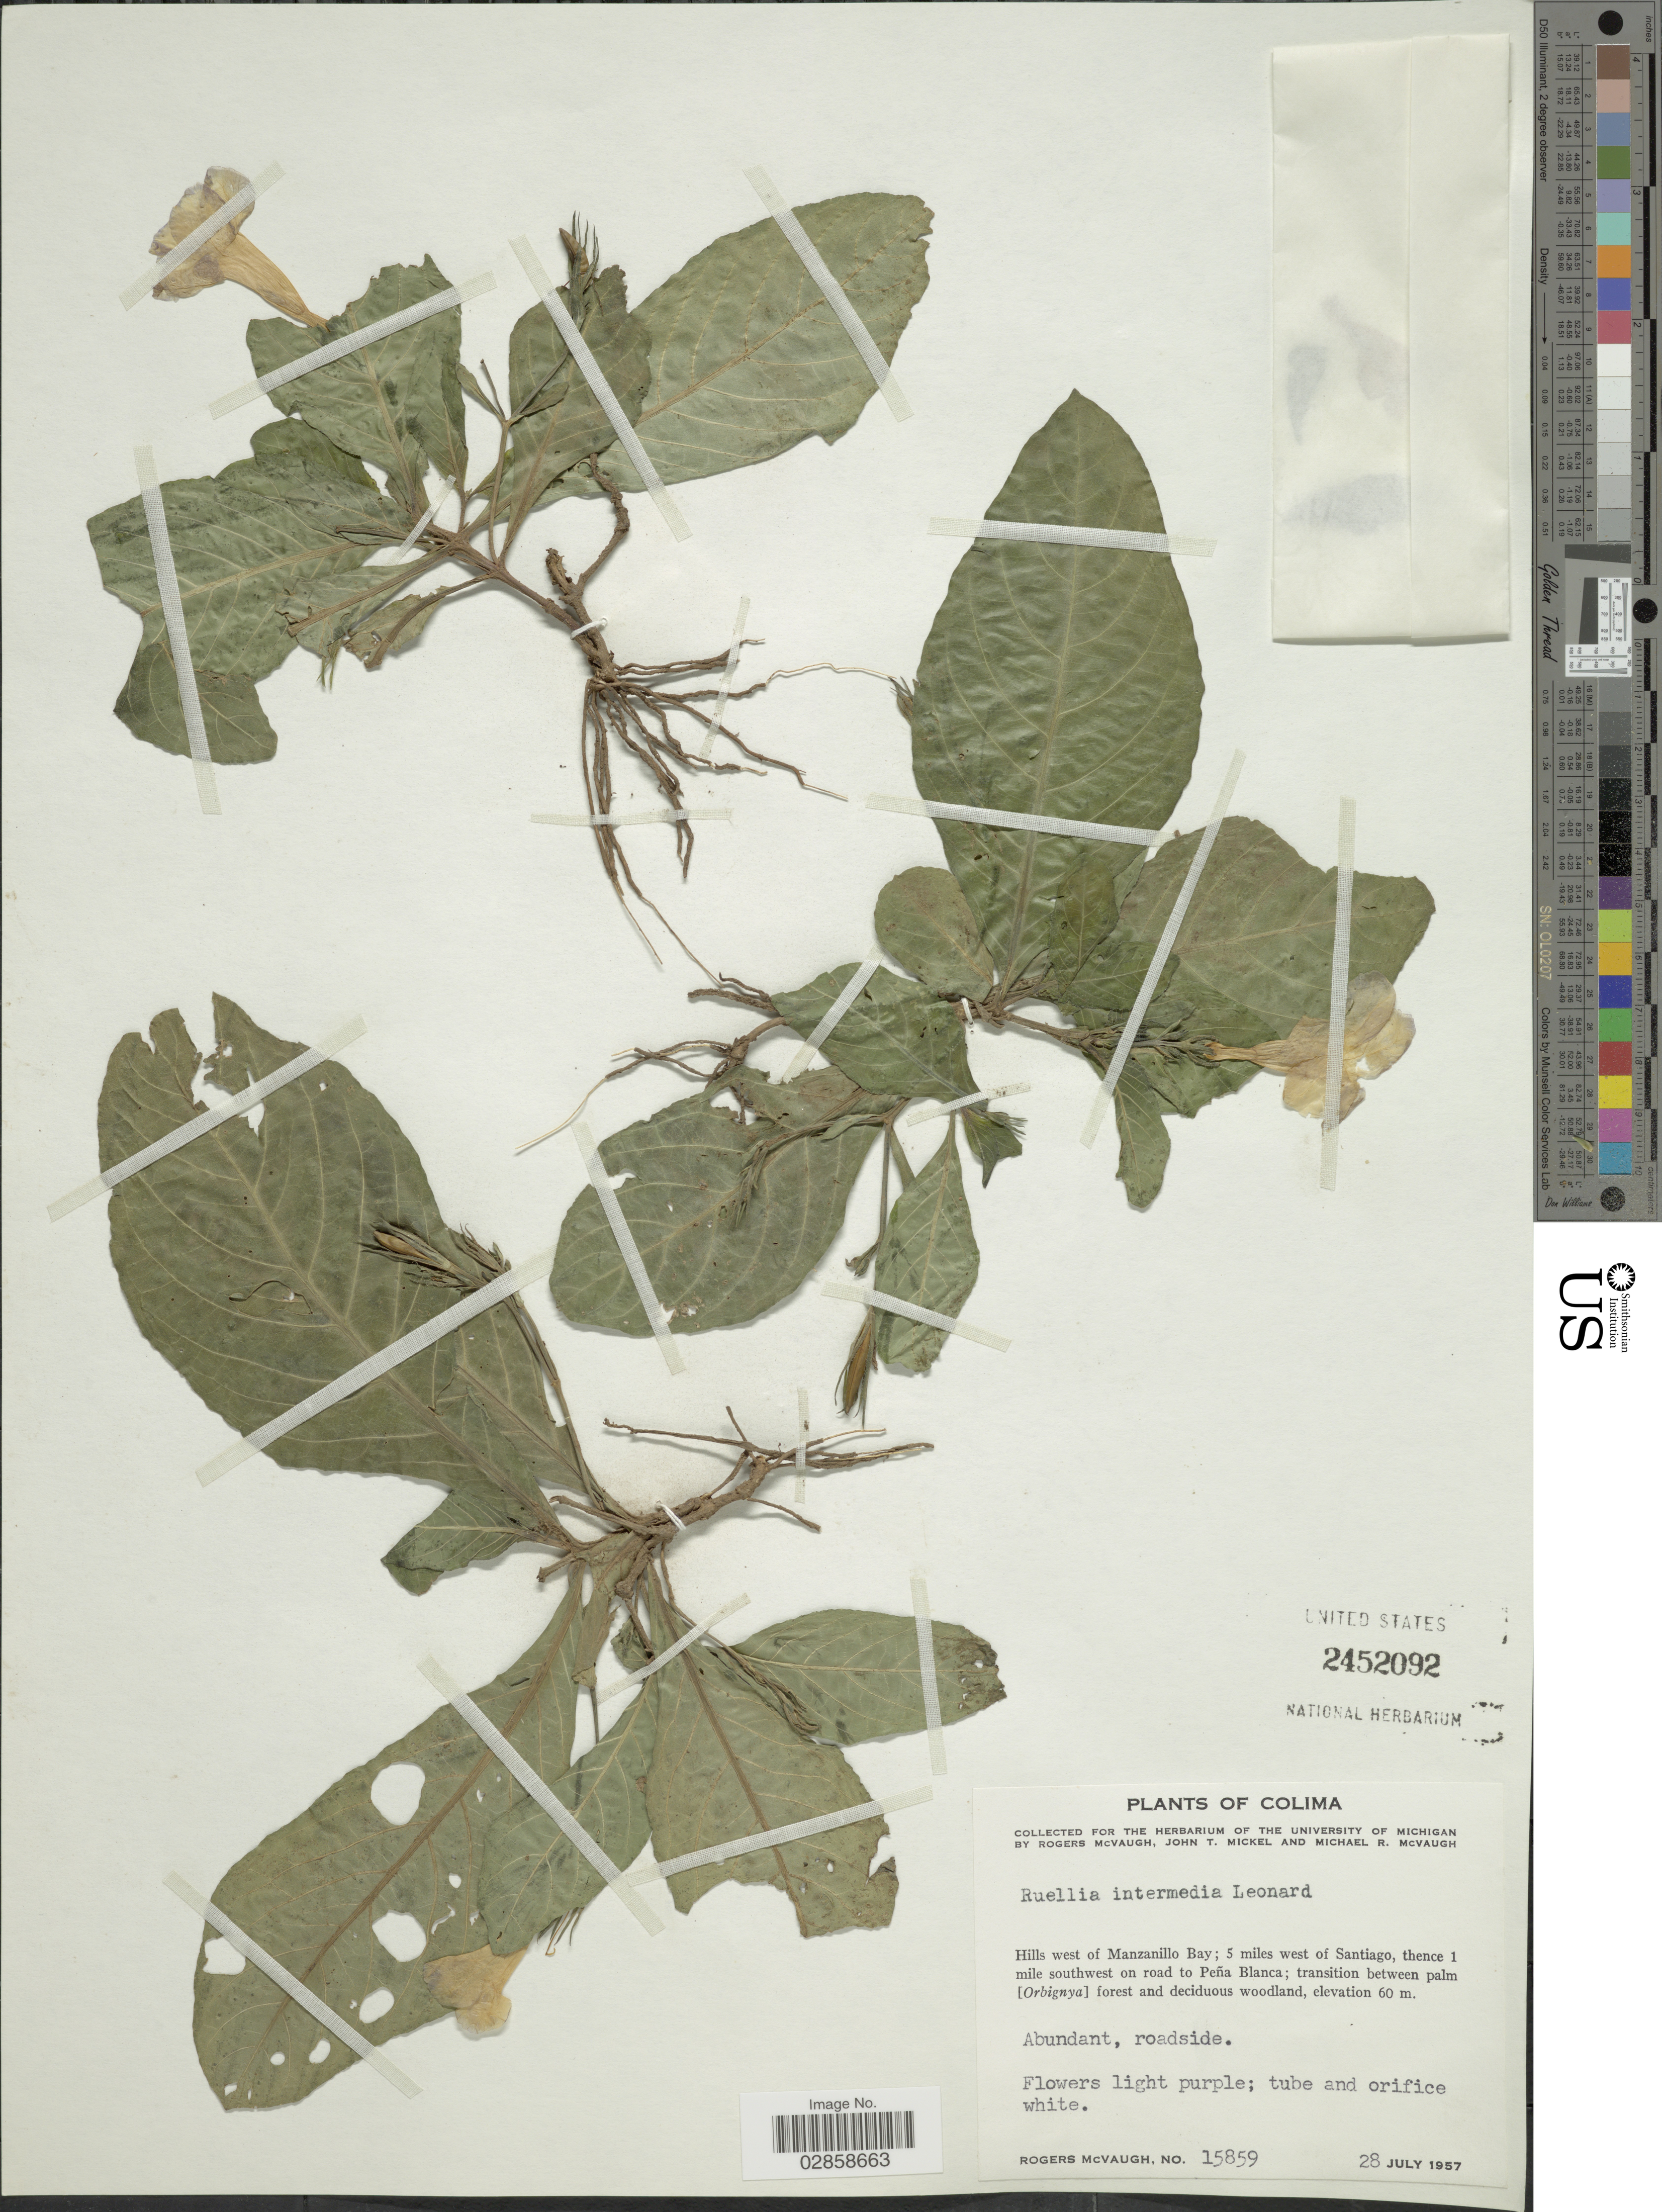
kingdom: Plantae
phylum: Tracheophyta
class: Magnoliopsida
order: Lamiales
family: Acanthaceae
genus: Ruellia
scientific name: Ruellia intermedia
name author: Leonard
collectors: R. McVaugh, J. Mickel & M. R. McVaugh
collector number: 15859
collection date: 1957-07-28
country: Mexico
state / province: Colima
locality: Hills west of Manzanillo Bay; 5 miles west of Santiago, thence 1 mile southwest on road to Peña Blanca.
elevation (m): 60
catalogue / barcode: US 2452092